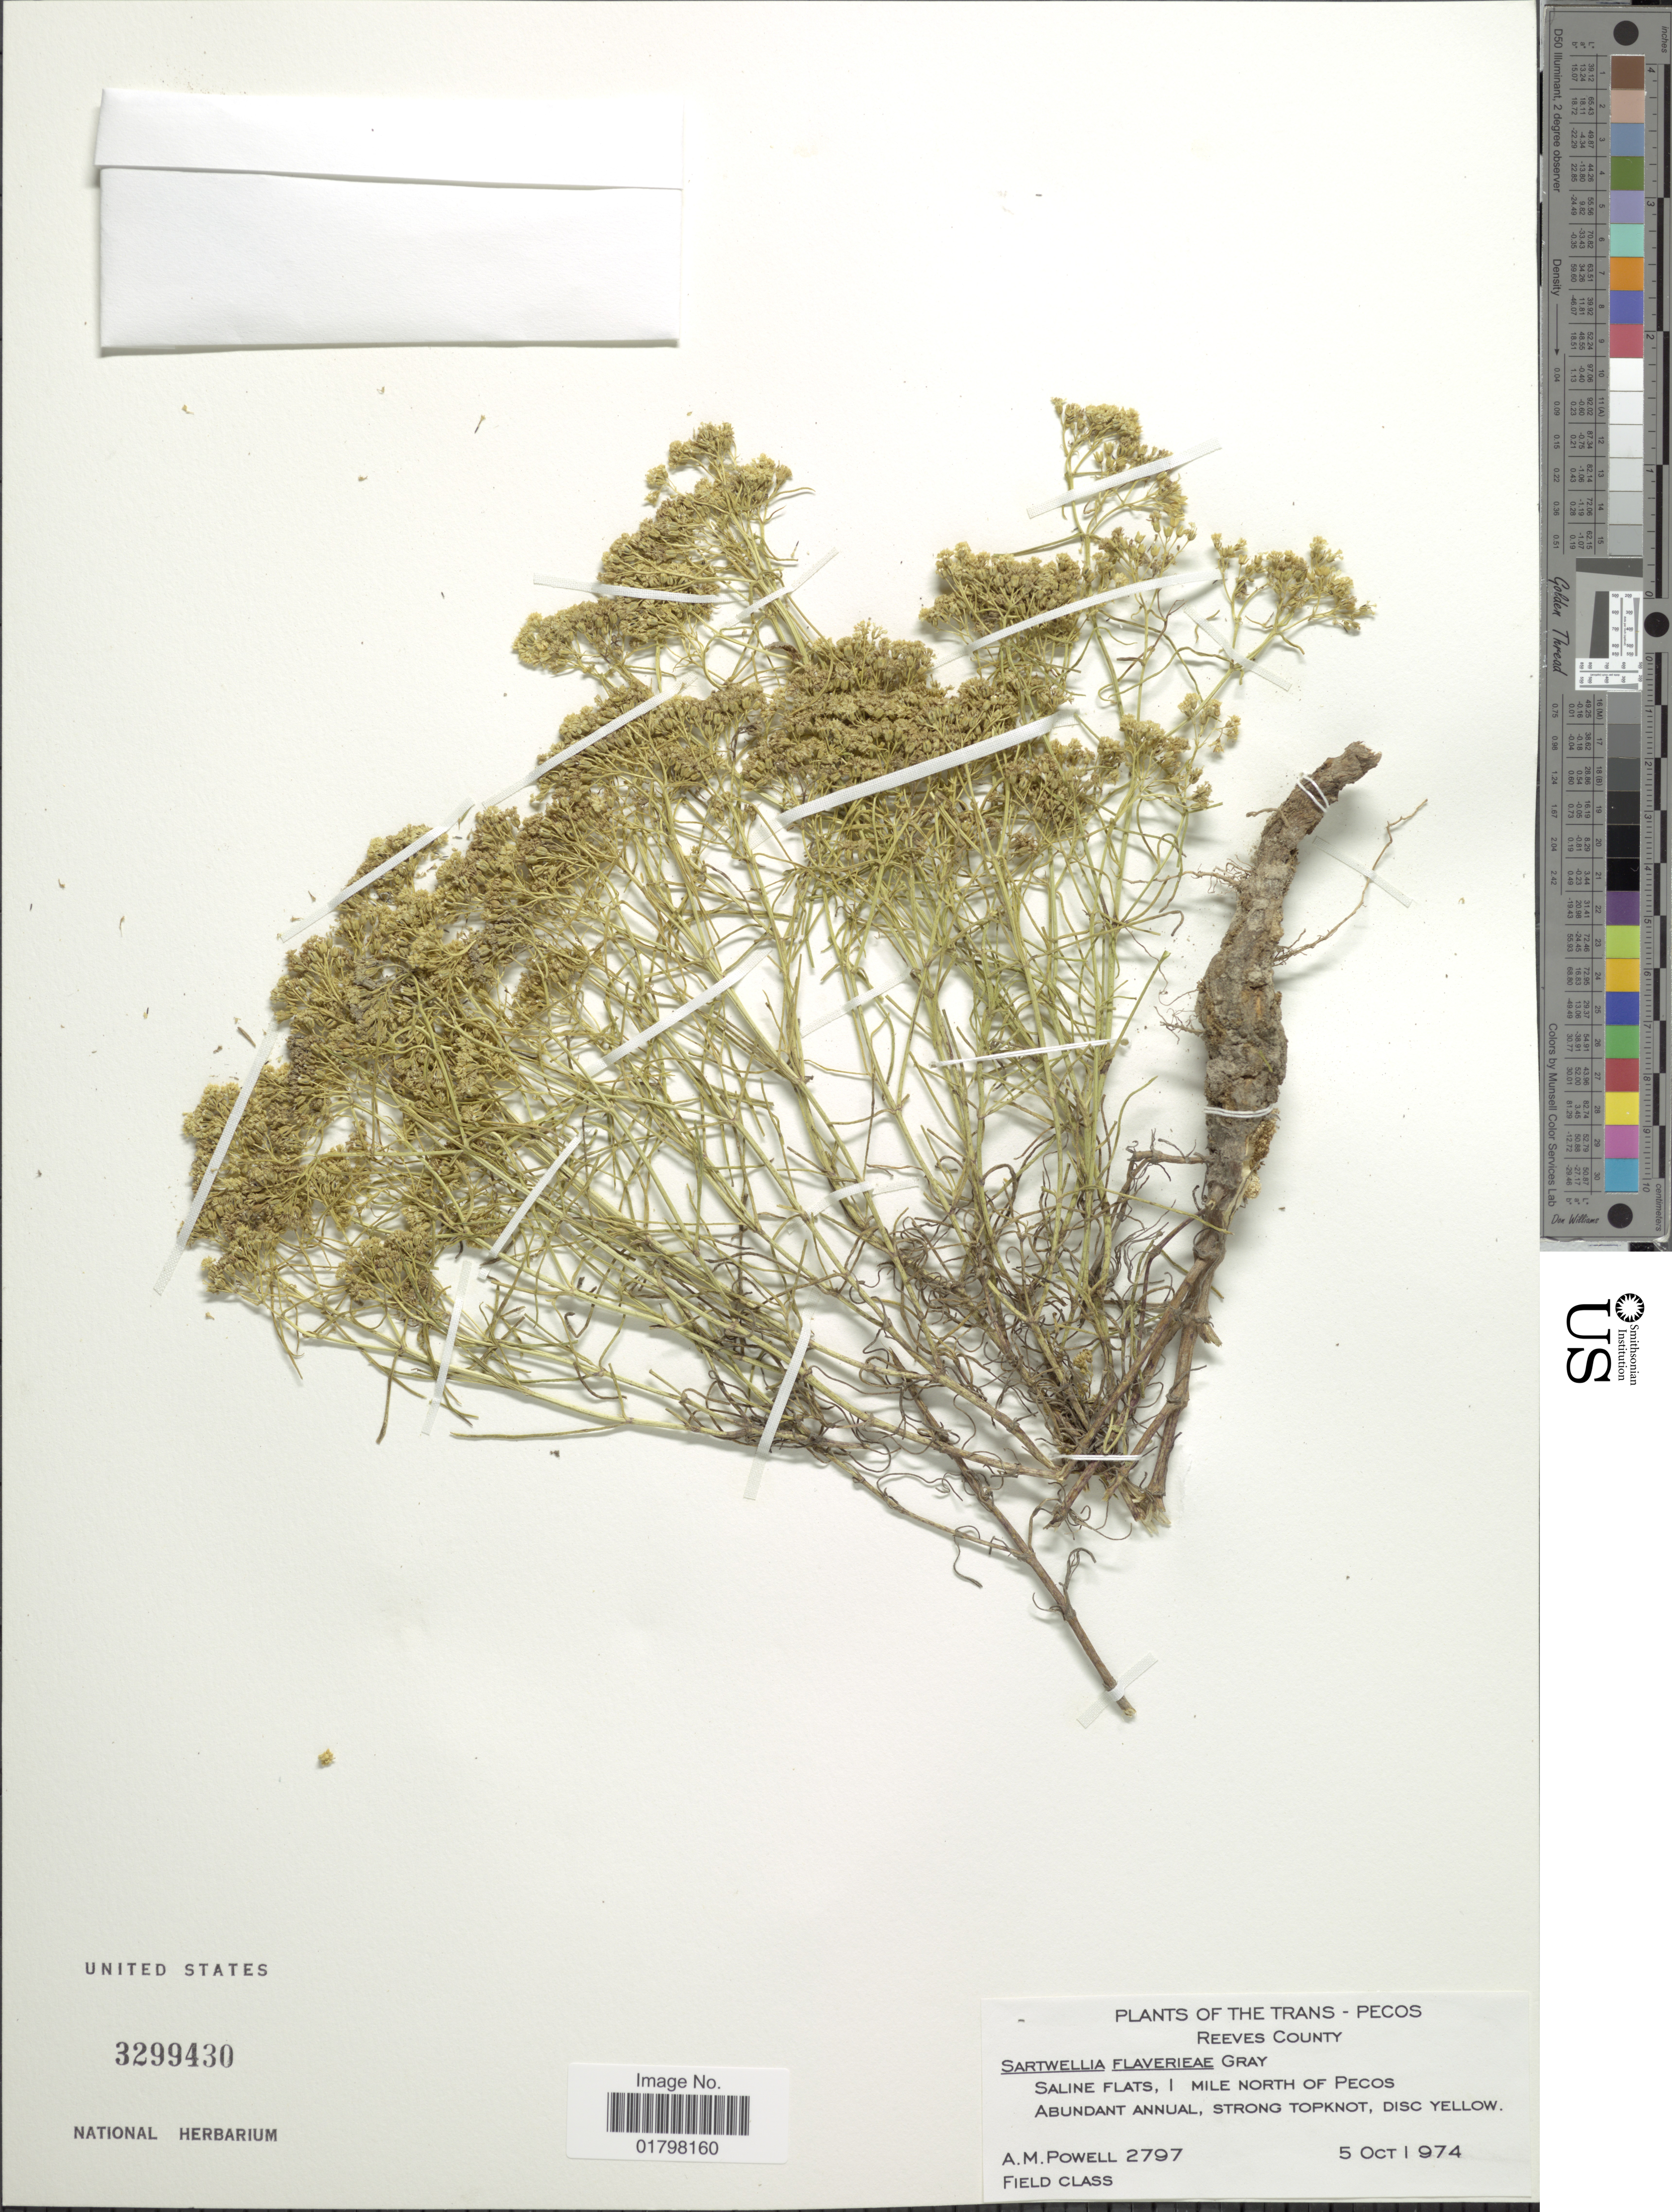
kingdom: Plantae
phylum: Tracheophyta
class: Magnoliopsida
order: Asterales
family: Asteraceae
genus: Sartwellia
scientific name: Sartwellia flaveriae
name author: A. Gray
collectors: A. M. Powell & Field Class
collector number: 2797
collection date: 1974-10-05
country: United States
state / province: Texas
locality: Trans-Pecos. Reeves County. Saline flats, 1 mile North of Pecos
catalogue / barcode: US 3299430